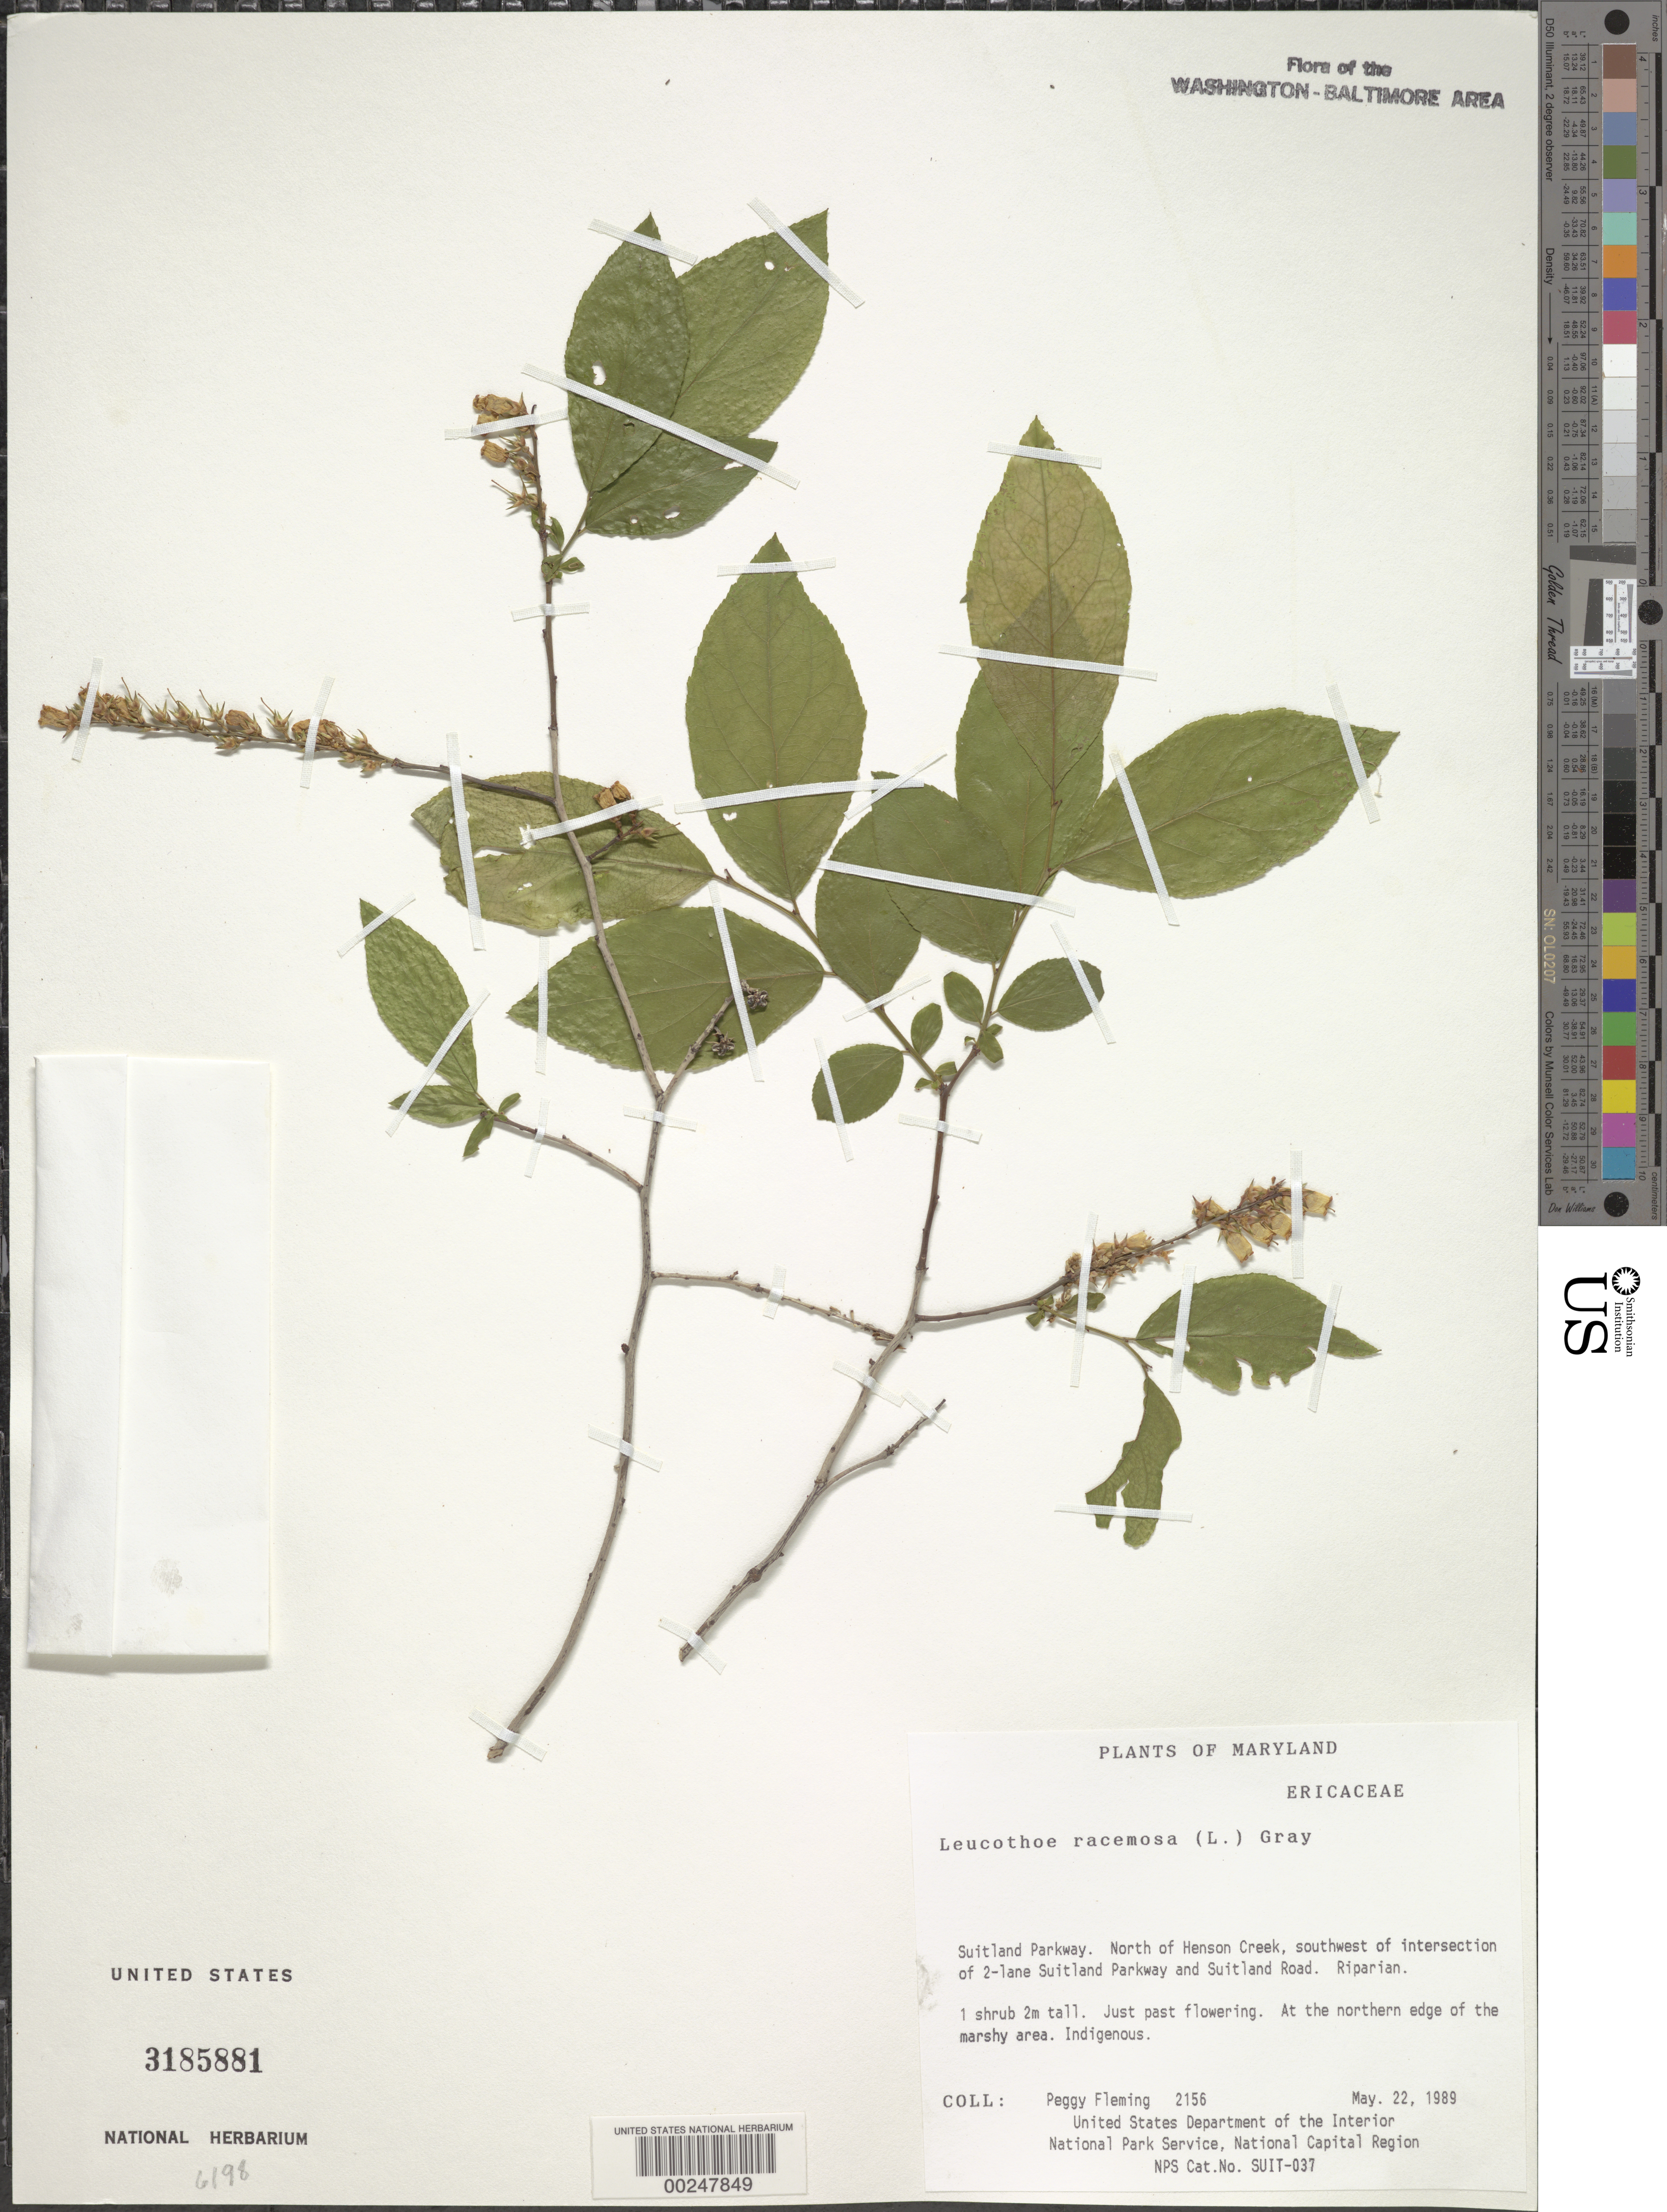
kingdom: Plantae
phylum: Tracheophyta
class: Magnoliopsida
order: Ericales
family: Ericaceae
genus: Leucothoe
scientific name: Leucothoë racemosa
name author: (L.) A. Gray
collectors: P. Fleming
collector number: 2156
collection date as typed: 22 May 1989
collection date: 1989-05-22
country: United States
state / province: Maryland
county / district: Prince George's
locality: Suitland Parkway, N of Henson Creek, SW intersection of the Parkway and Suitland Road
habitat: Edge of marshy area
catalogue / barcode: US 3185881